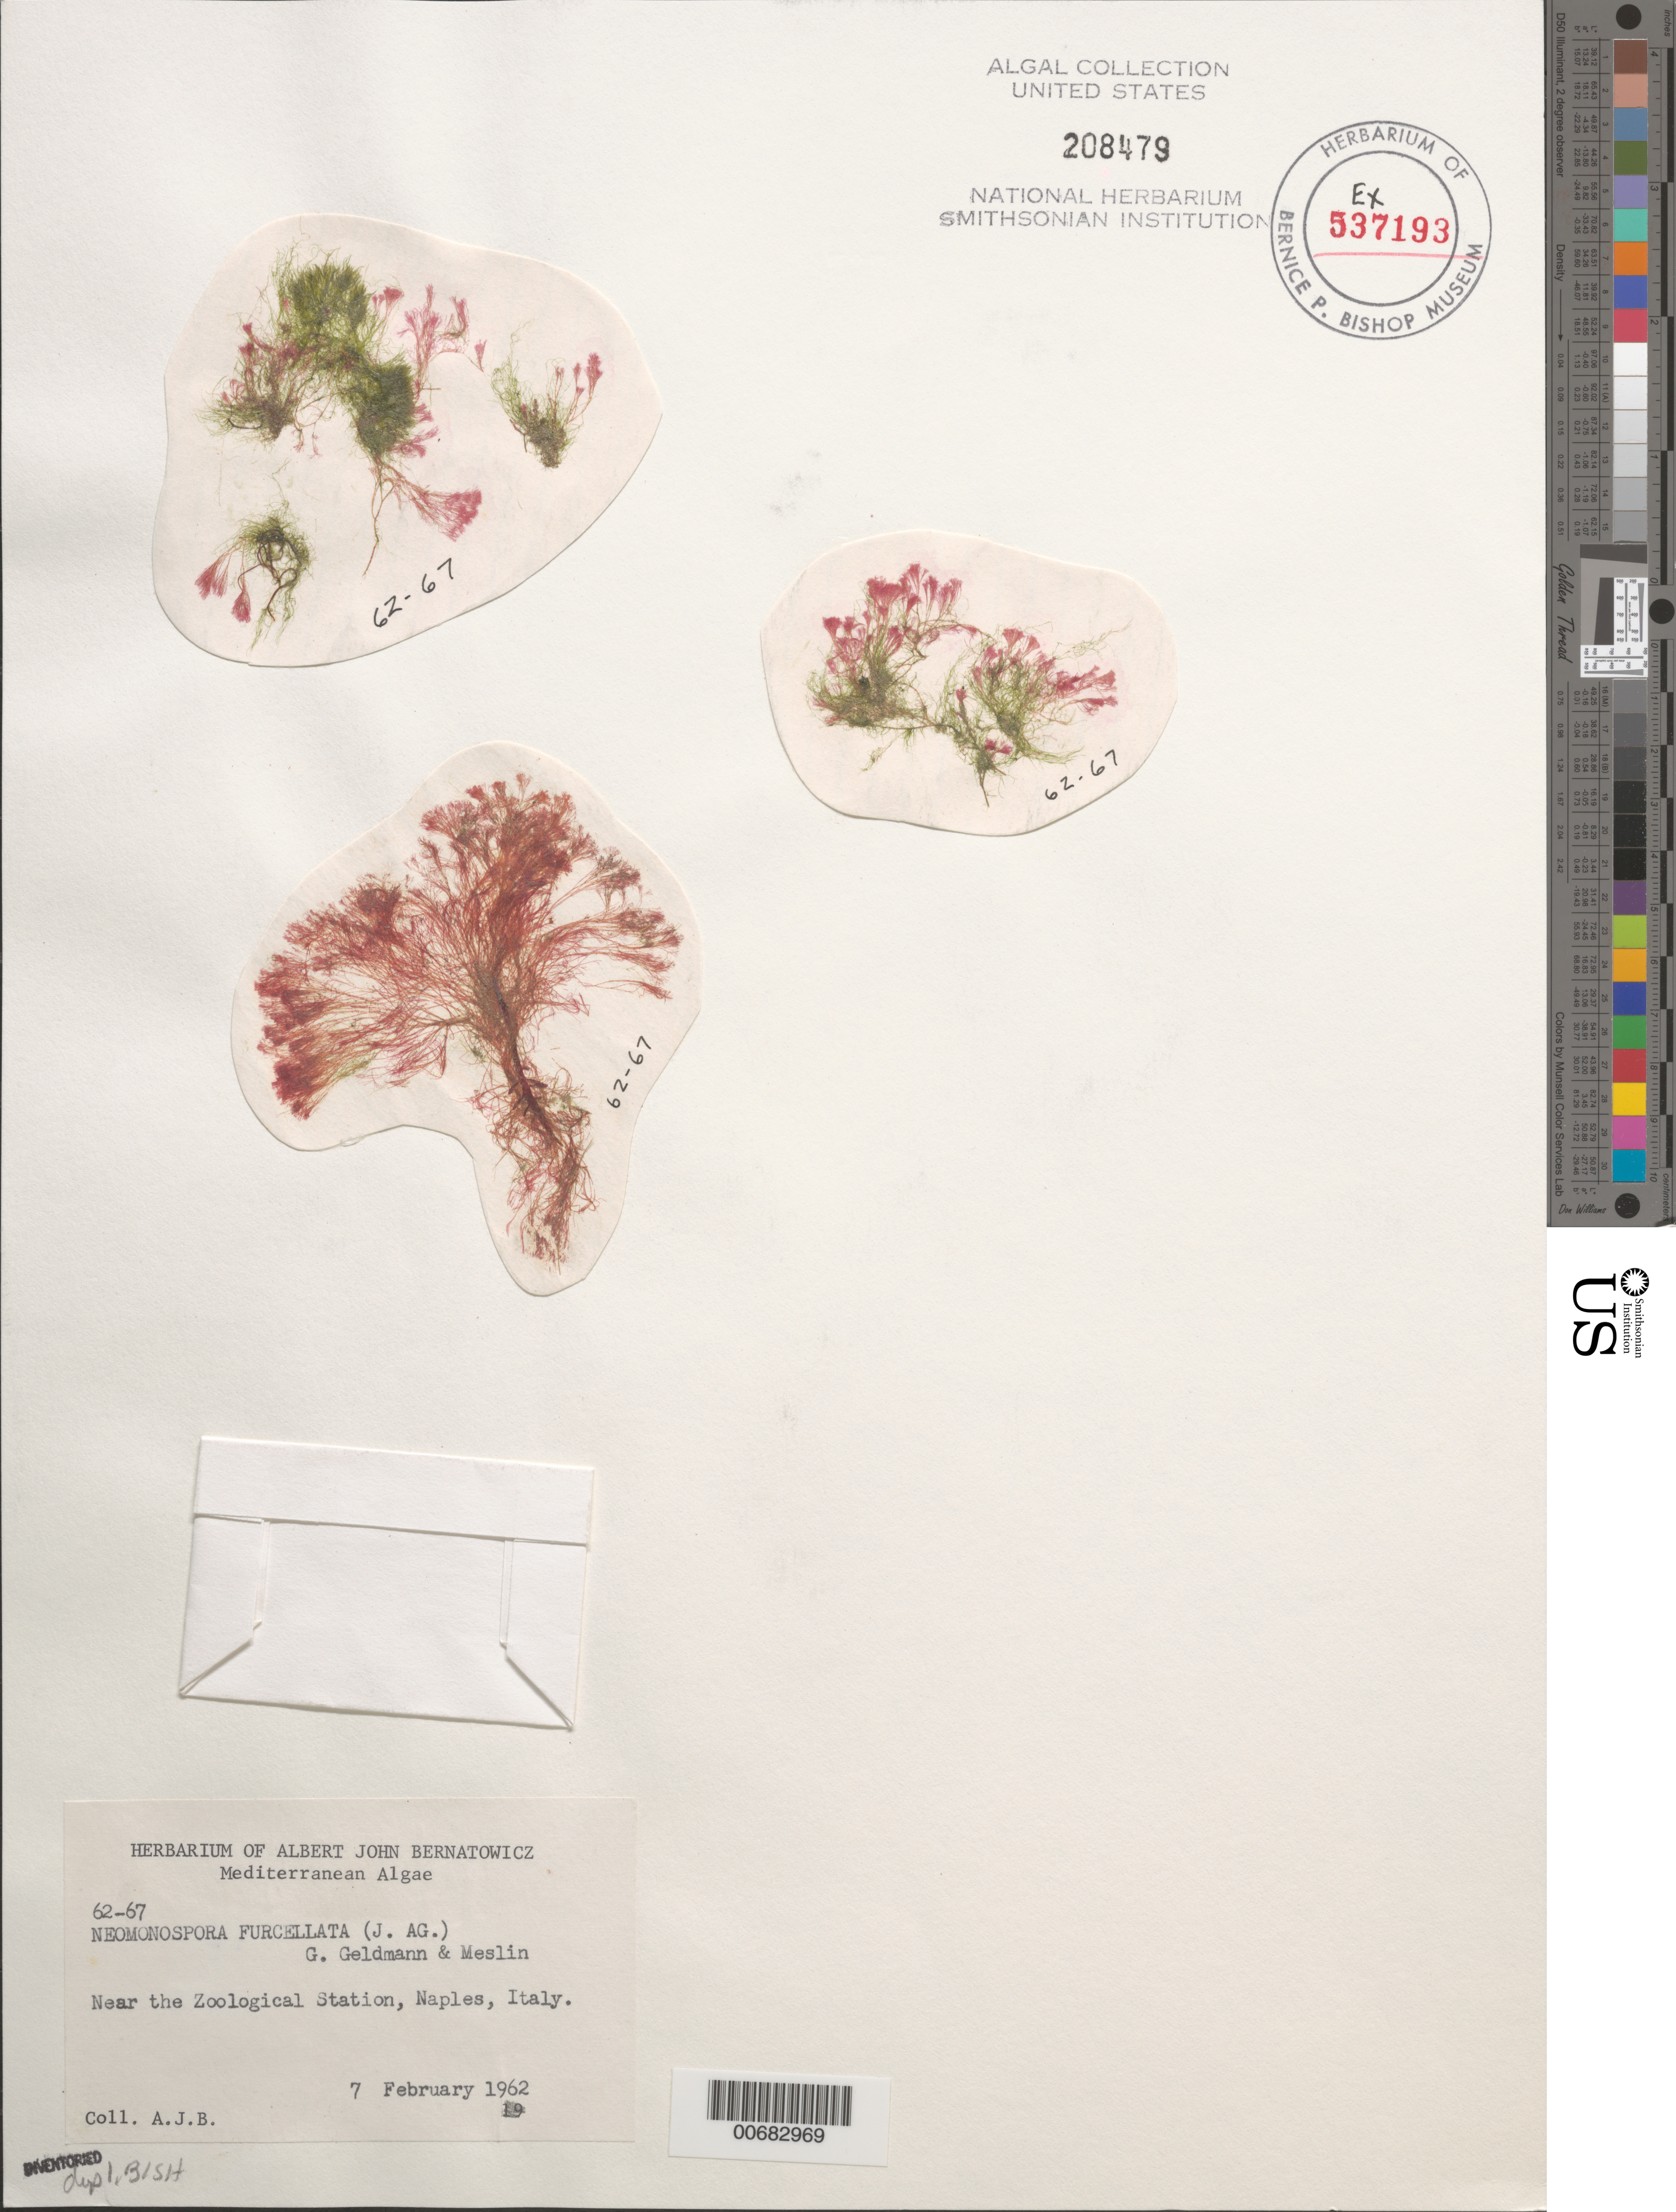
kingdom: Plantae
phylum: Rhodophyta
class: Florideophyceae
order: Ceramiales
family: Wrangeliaceae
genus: Anotrichium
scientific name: Anotrichium furcellatum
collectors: A. Bernatowicz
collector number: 62-67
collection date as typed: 07 Feb 1962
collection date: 1962-02-07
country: Italy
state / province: Campania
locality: Naples, near Zoological Station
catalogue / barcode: US 208479